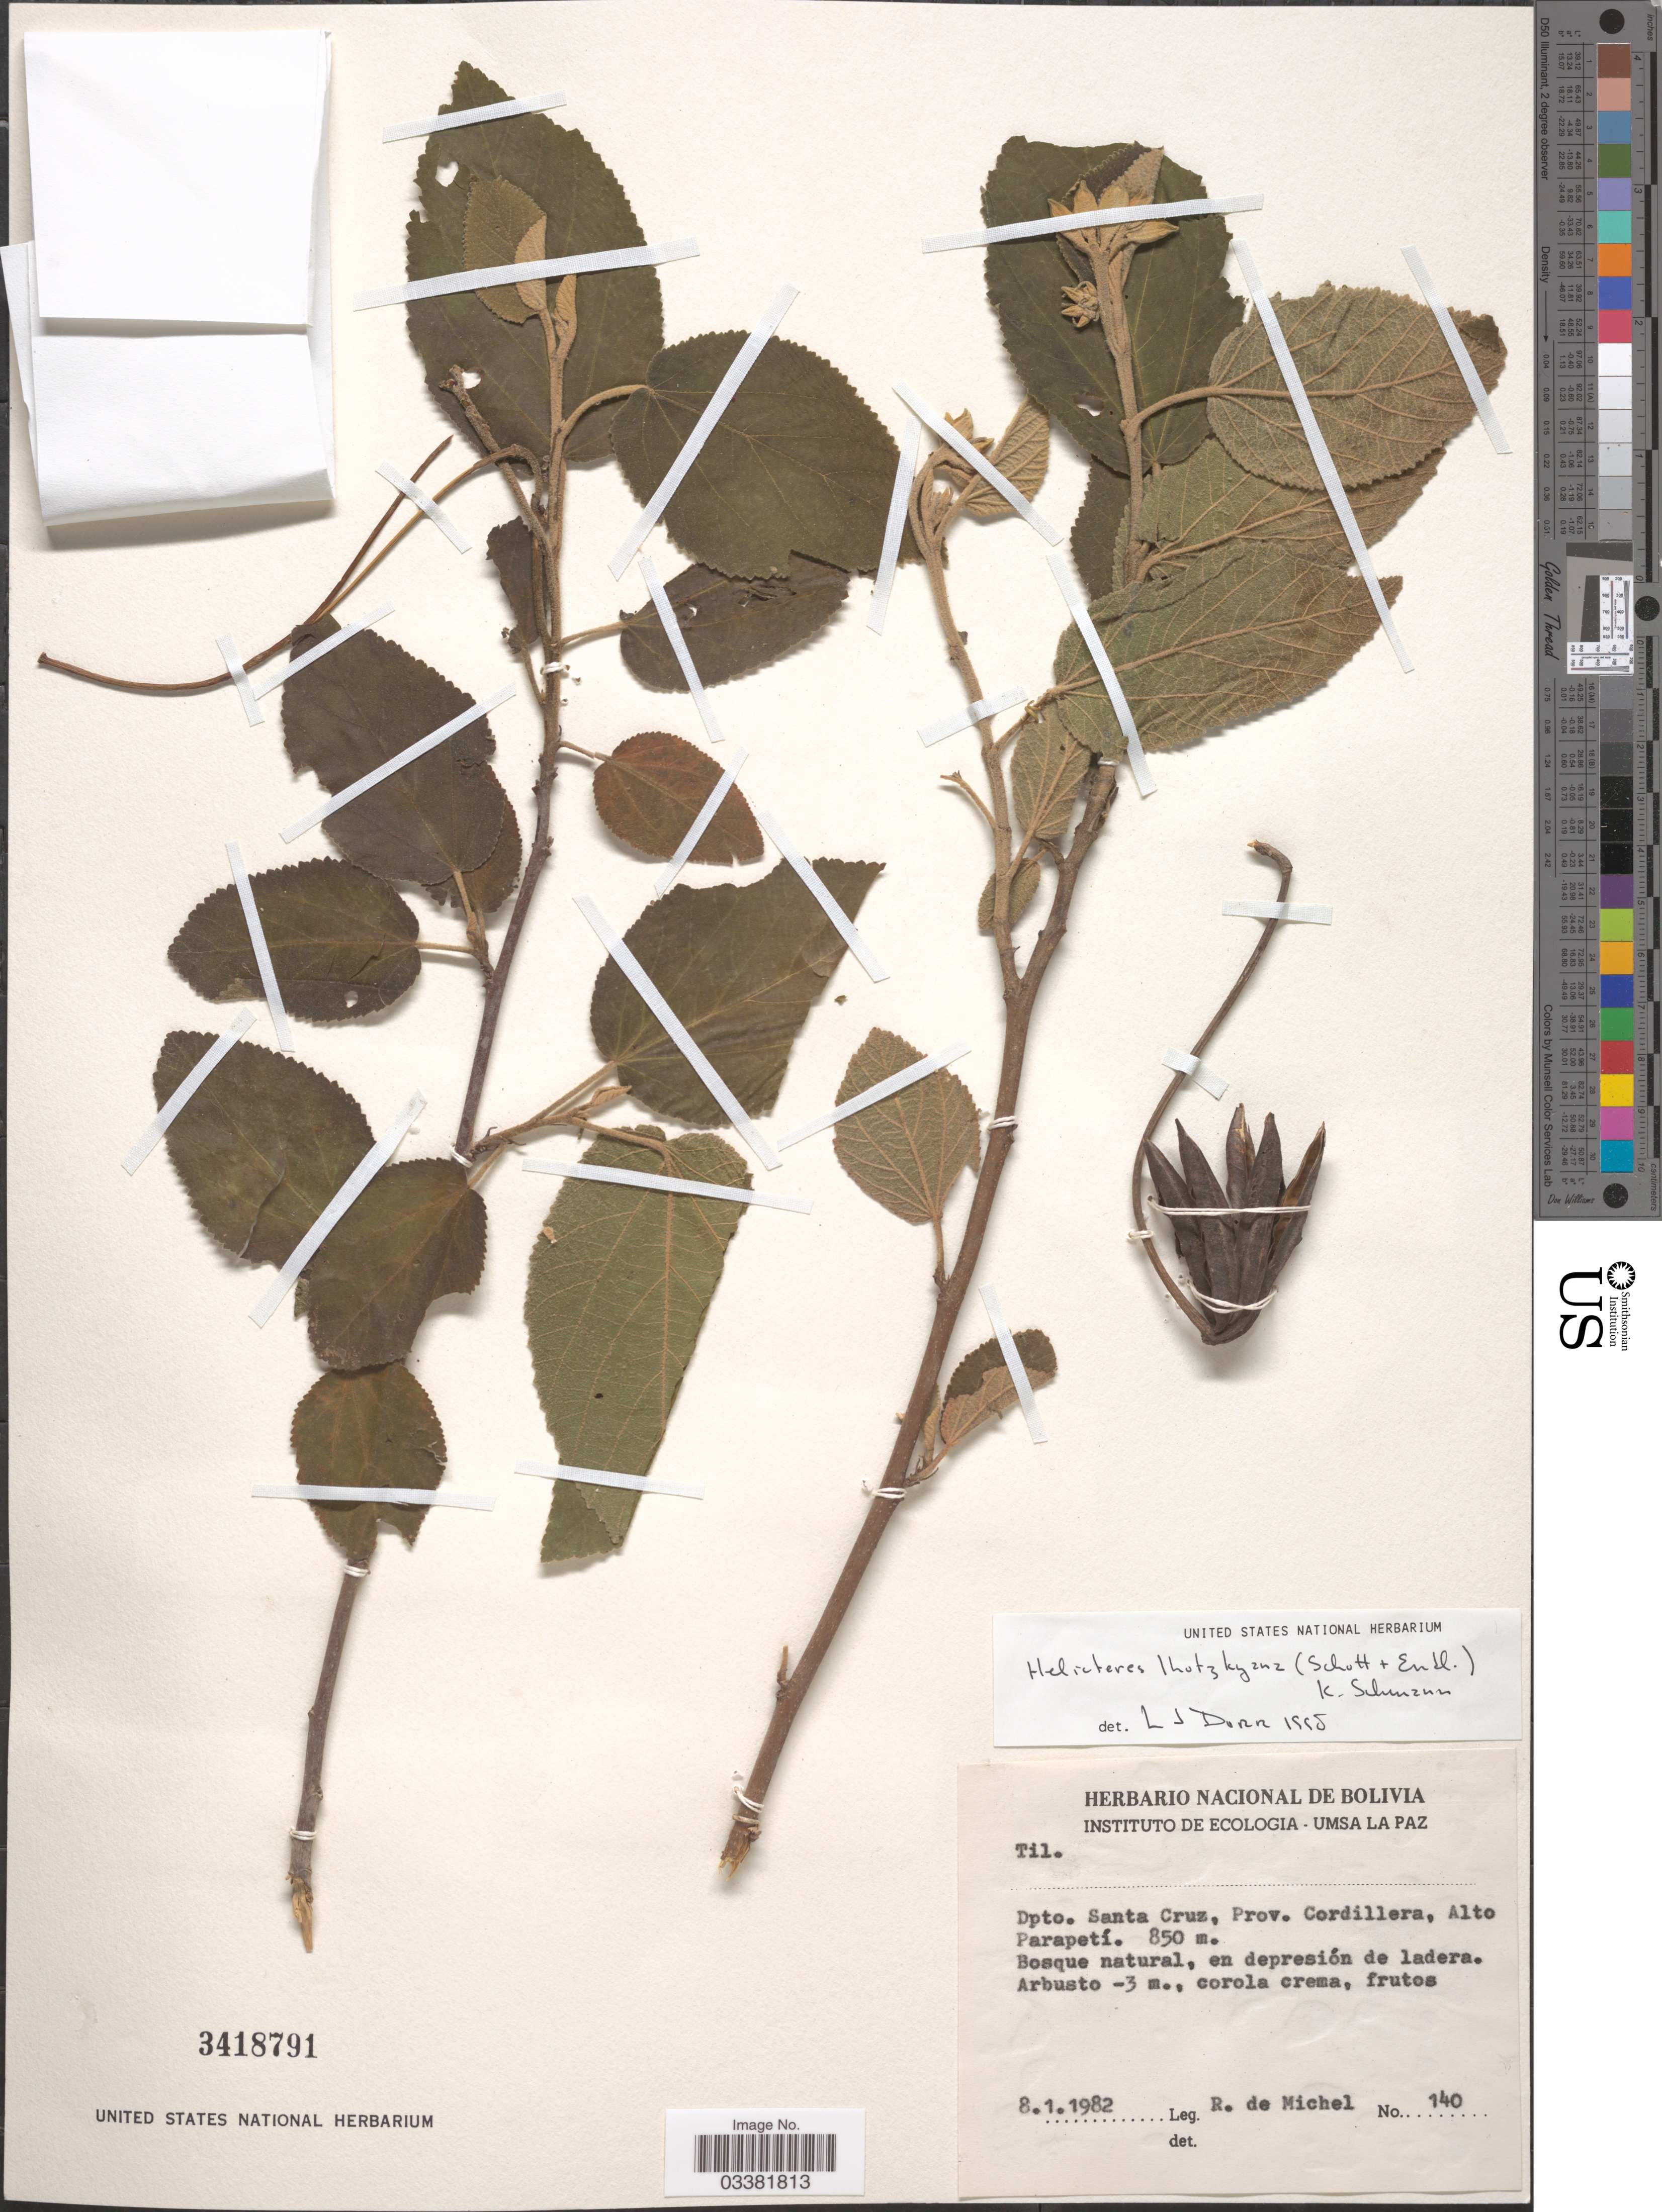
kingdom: Plantae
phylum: Tracheophyta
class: Magnoliopsida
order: Malvales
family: Malvaceae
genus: Helicteres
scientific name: Helicteres lhotzkyana var. lhotzkyana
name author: K. Schum.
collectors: d. Michel R.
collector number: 140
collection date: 1982-01-08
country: Bolivia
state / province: Santa Cruz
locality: Dpto. Santa Cruz, Prov. Cordillera, Alto Parapetí. Bosque natural, en depresión de ladera.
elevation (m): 850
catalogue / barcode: US 3418791